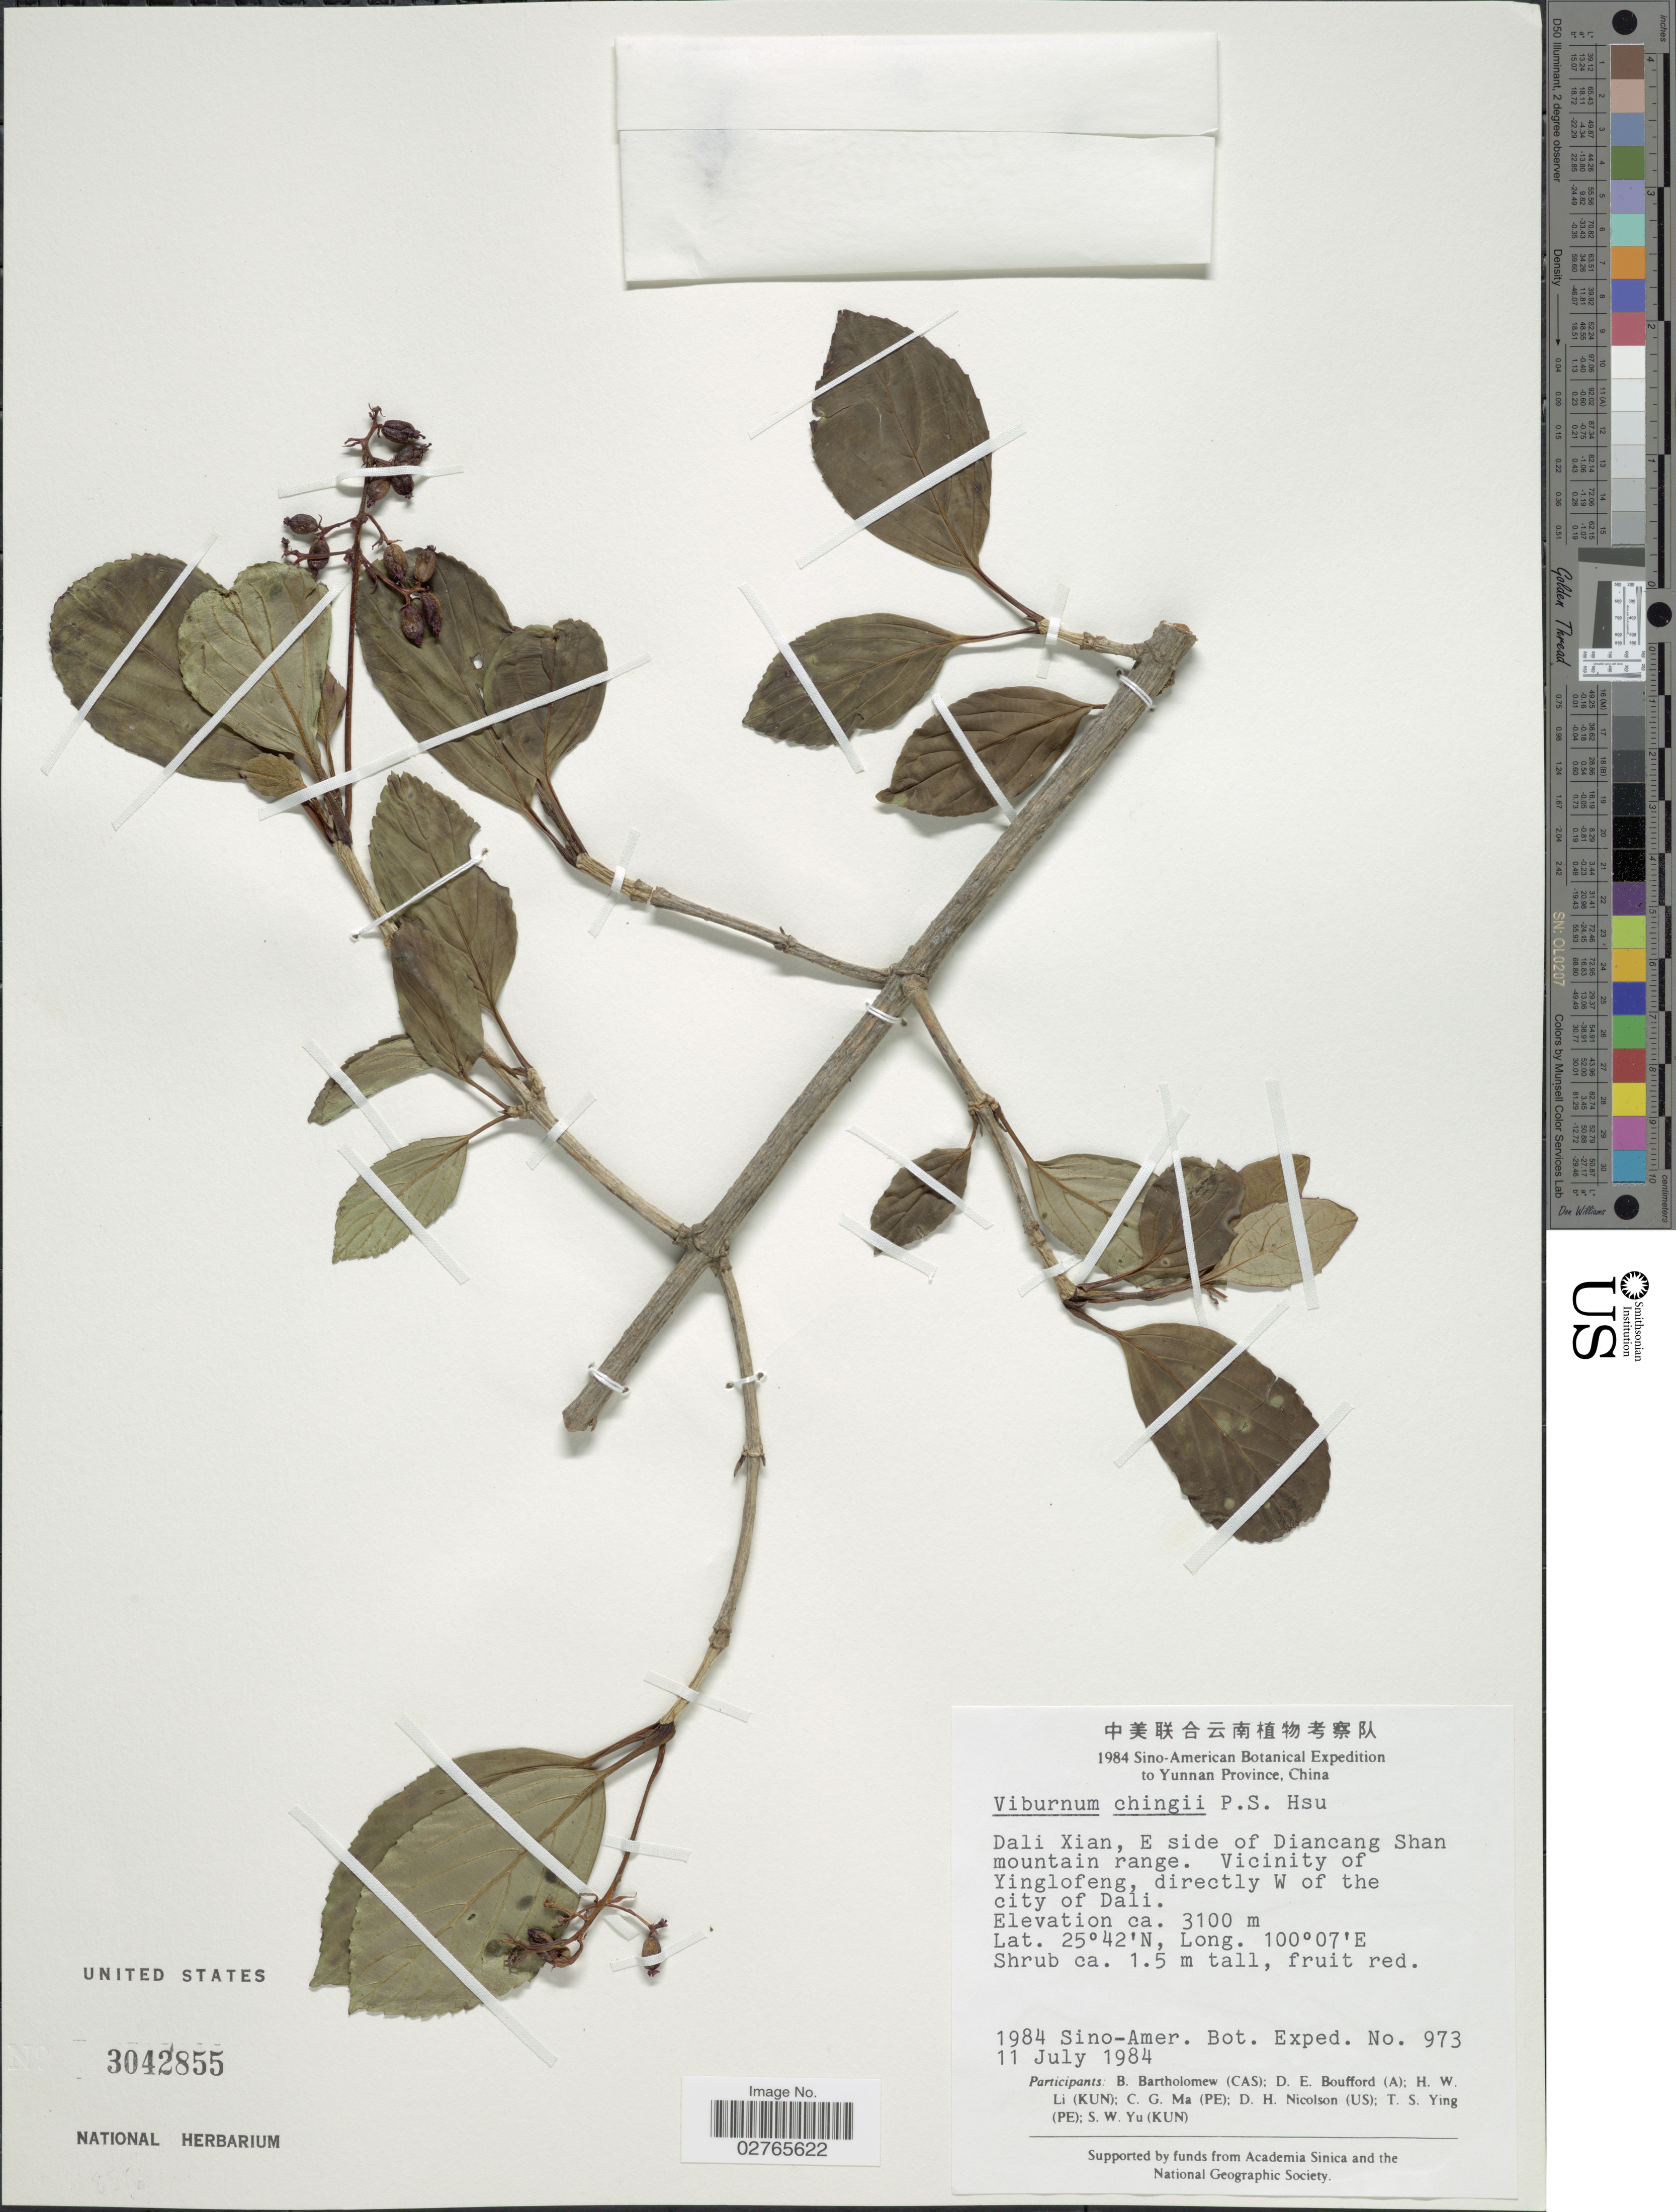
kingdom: Plantae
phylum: Tracheophyta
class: Magnoliopsida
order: Dipsacales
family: Viburnaceae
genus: Viburnum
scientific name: Viburnum chingii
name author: P.S. Hsu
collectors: Sino-Amer. Bot. Exped. 1984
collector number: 973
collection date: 1984-07-11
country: China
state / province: Yunnan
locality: Yunnan Province, Dali Xian, E side of Diancang Shan mountain range. Vicinity of Yinglofeng, directly W of the city of Dali.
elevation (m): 3100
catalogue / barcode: US 3042855